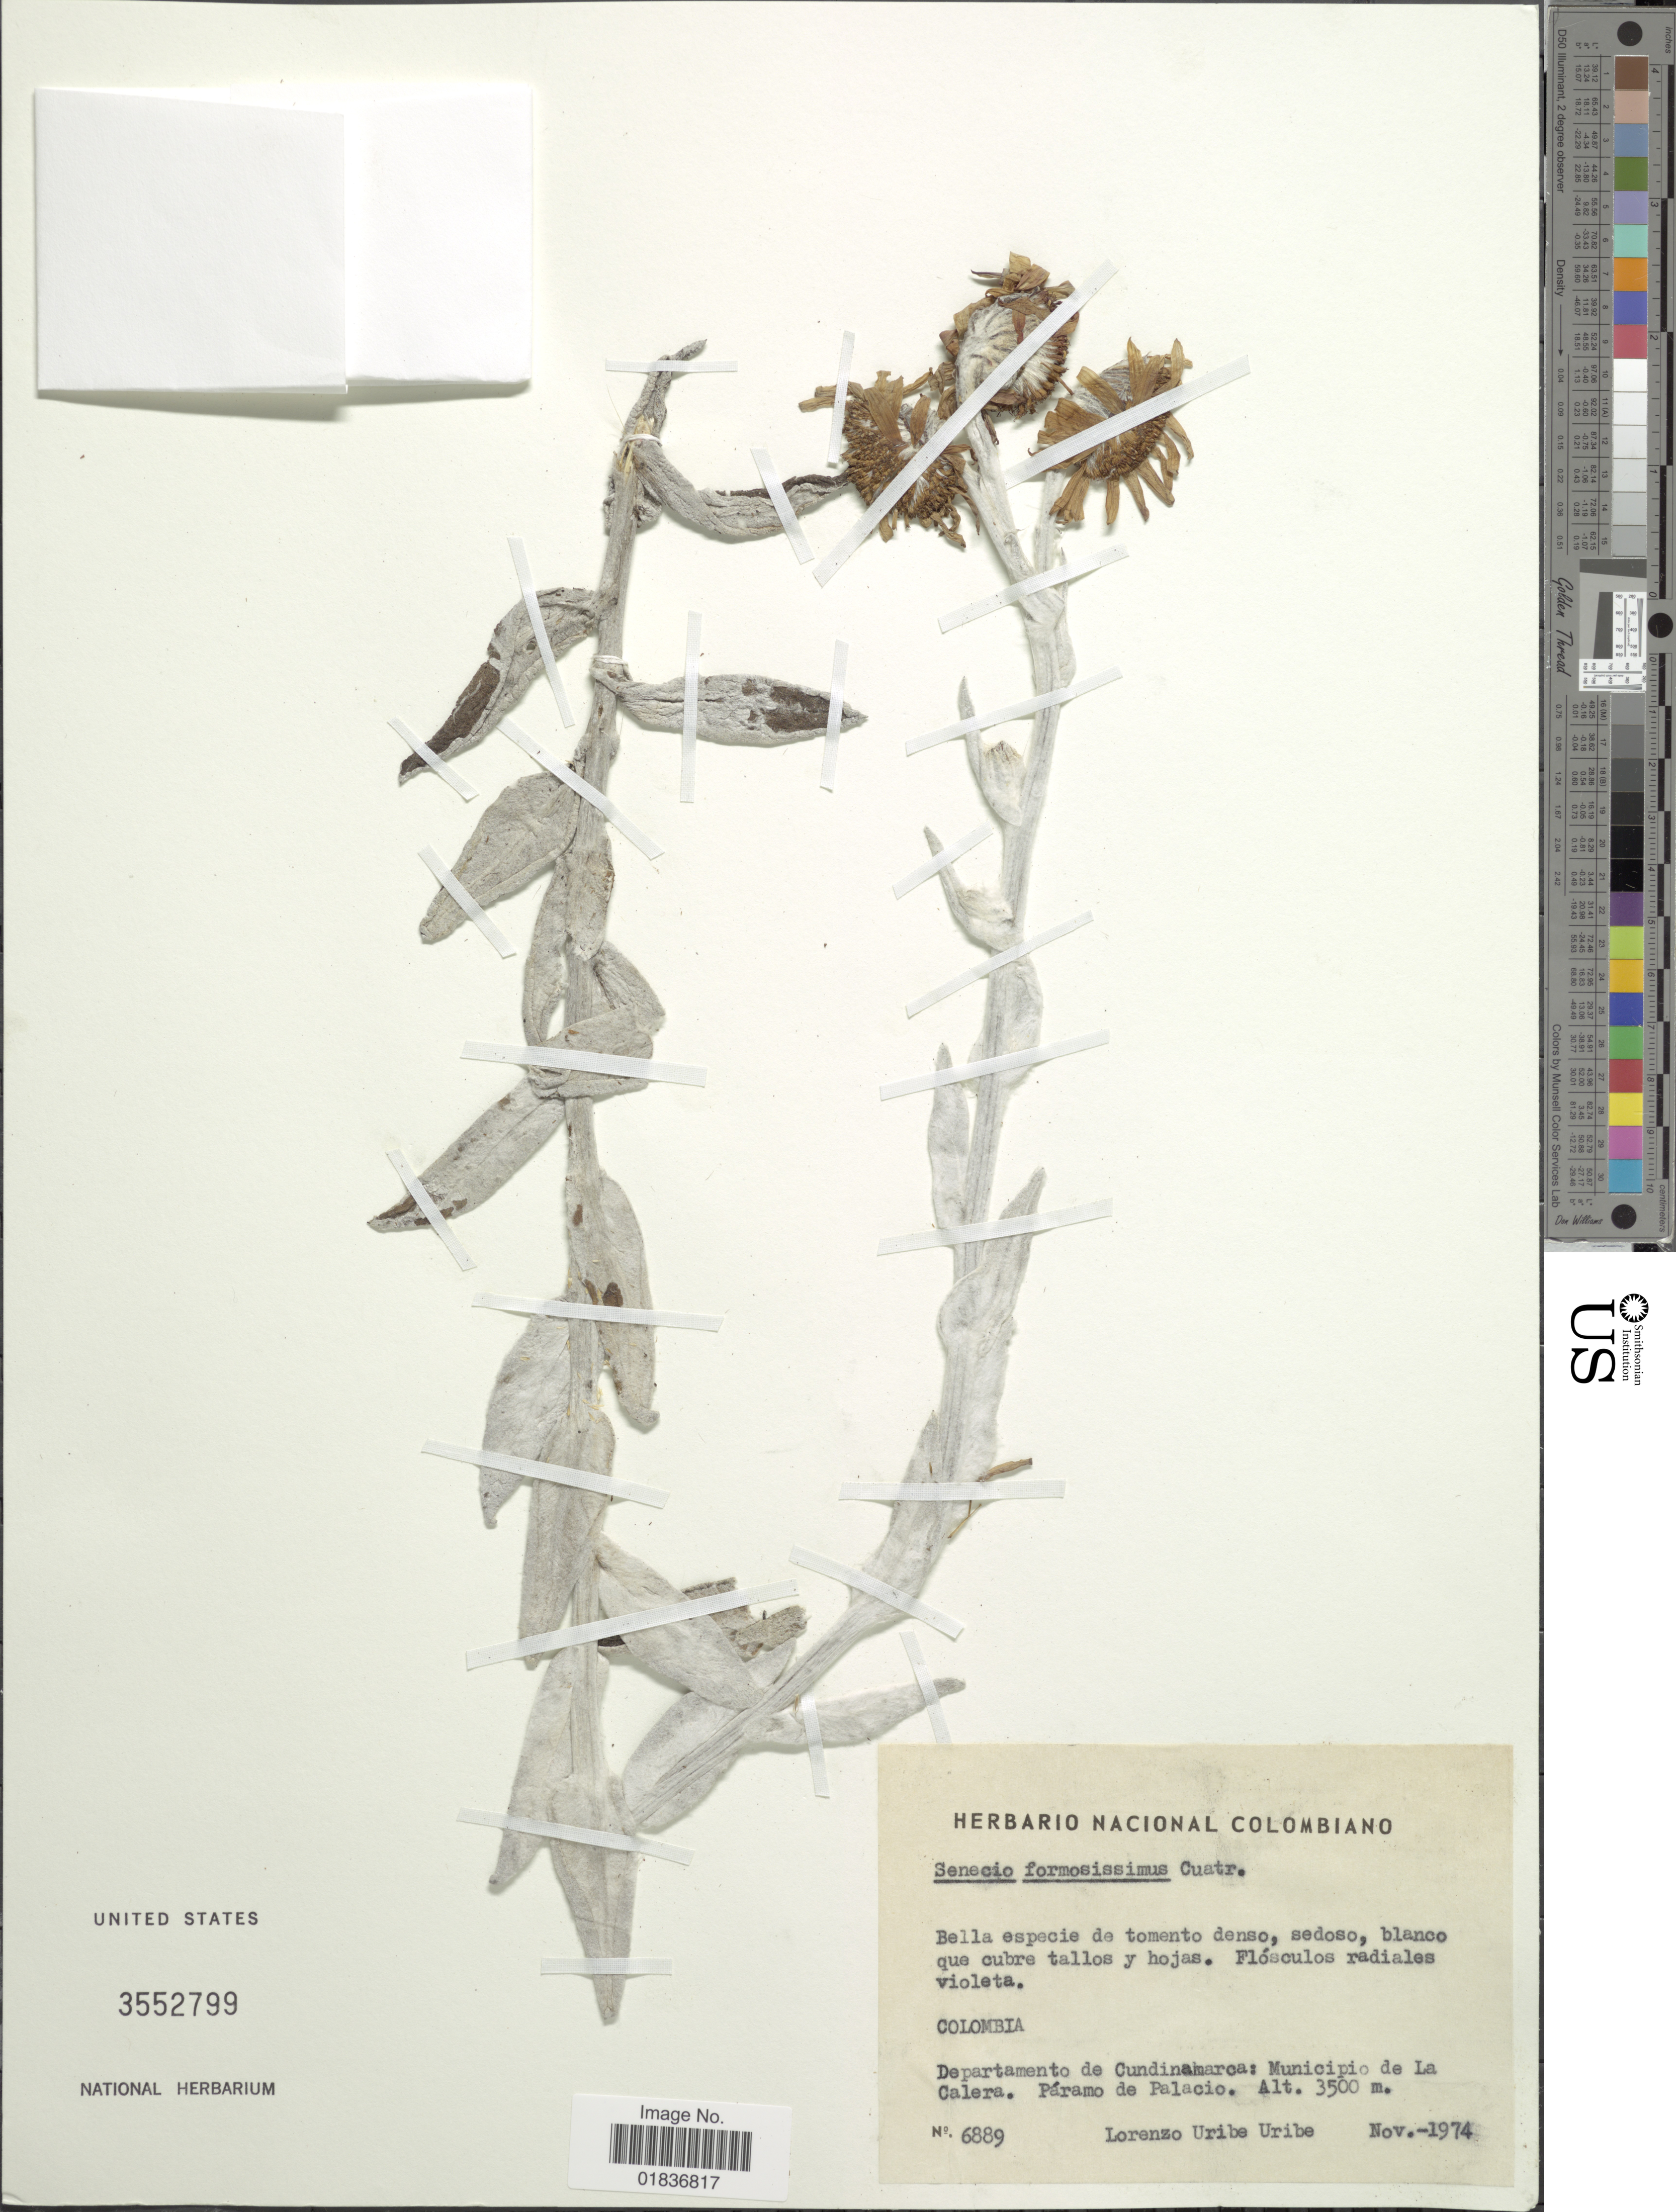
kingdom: Plantae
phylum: Tracheophyta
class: Magnoliopsida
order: Asterales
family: Asteraceae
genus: Senecio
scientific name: Senecio formosissimus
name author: Cuatrec.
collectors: L. Uribe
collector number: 6889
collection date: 1974-11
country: Colombia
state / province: Cundinamarca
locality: Departamento de Cundinamarca: Municipio de La Calera. Paramo de Palacio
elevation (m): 3500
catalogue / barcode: US 3552799